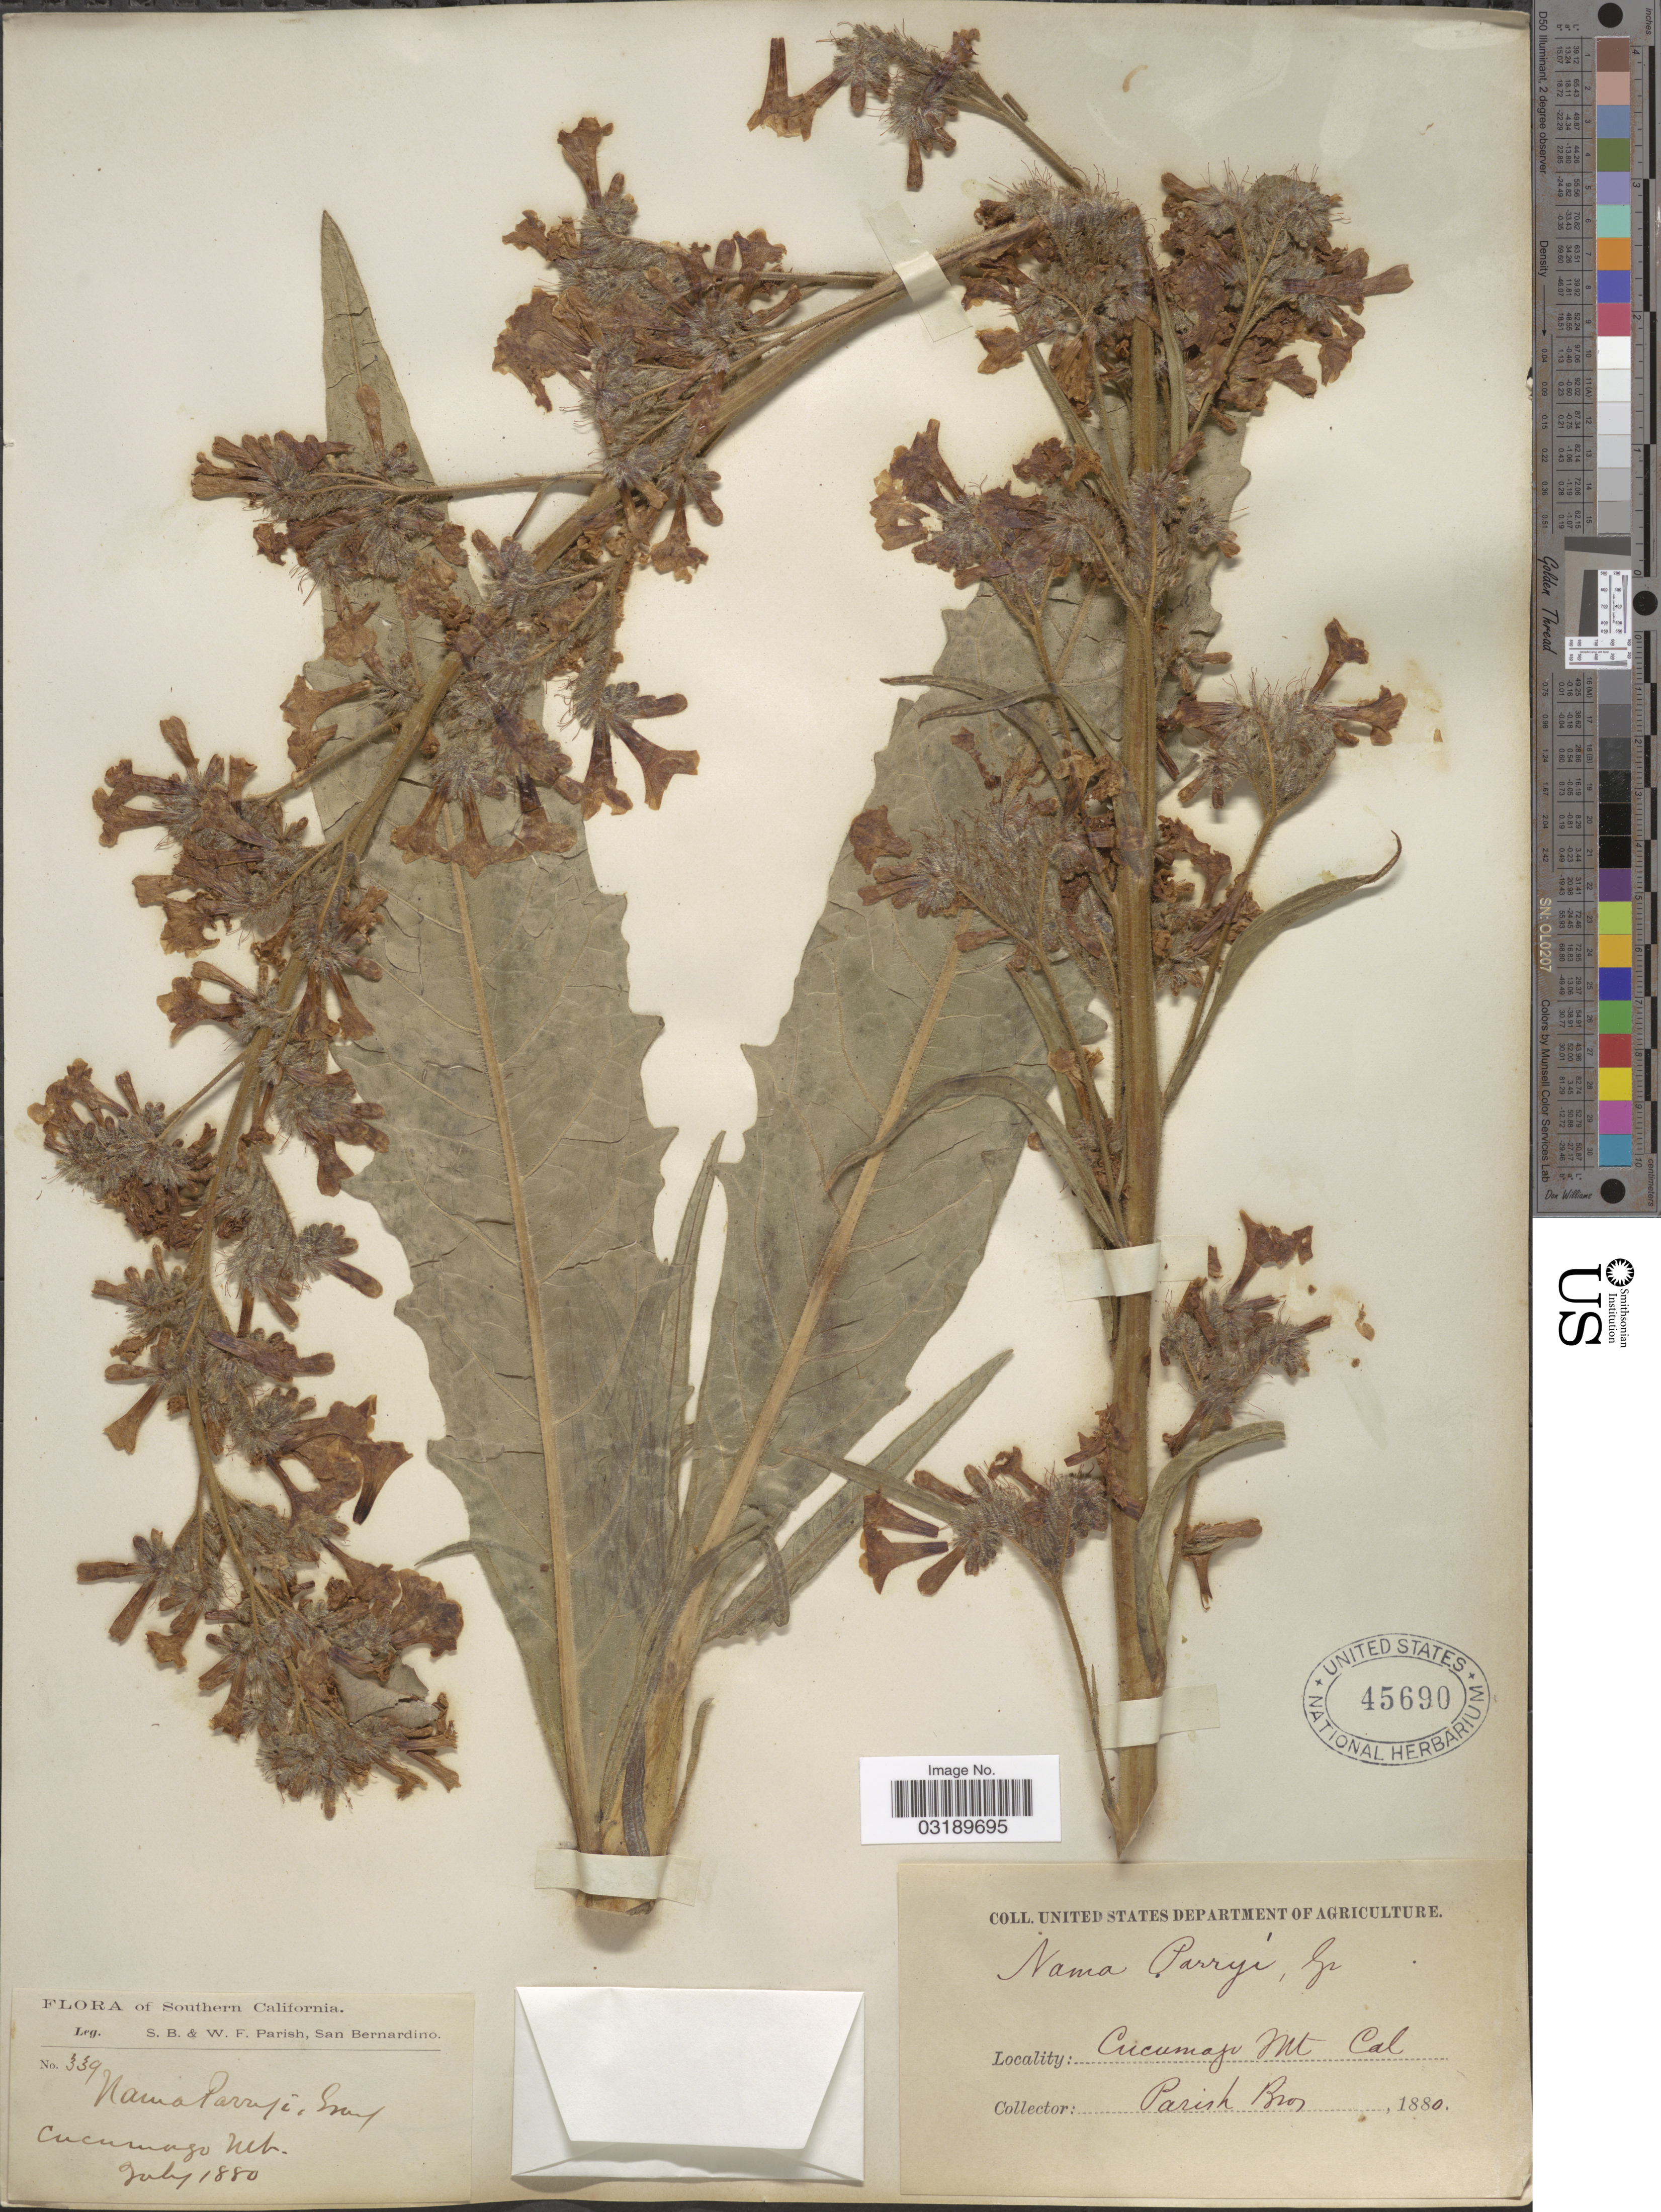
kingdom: Plantae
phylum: Tracheophyta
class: Magnoliopsida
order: Boraginales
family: Namaceae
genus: Eriodictyon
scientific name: Eriodictyon parryi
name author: A. Gray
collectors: S. B. Parish & W. F. Parish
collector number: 339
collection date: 1880-07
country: United States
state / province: California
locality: Southern California. Cucumago Mt.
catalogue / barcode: US 45690